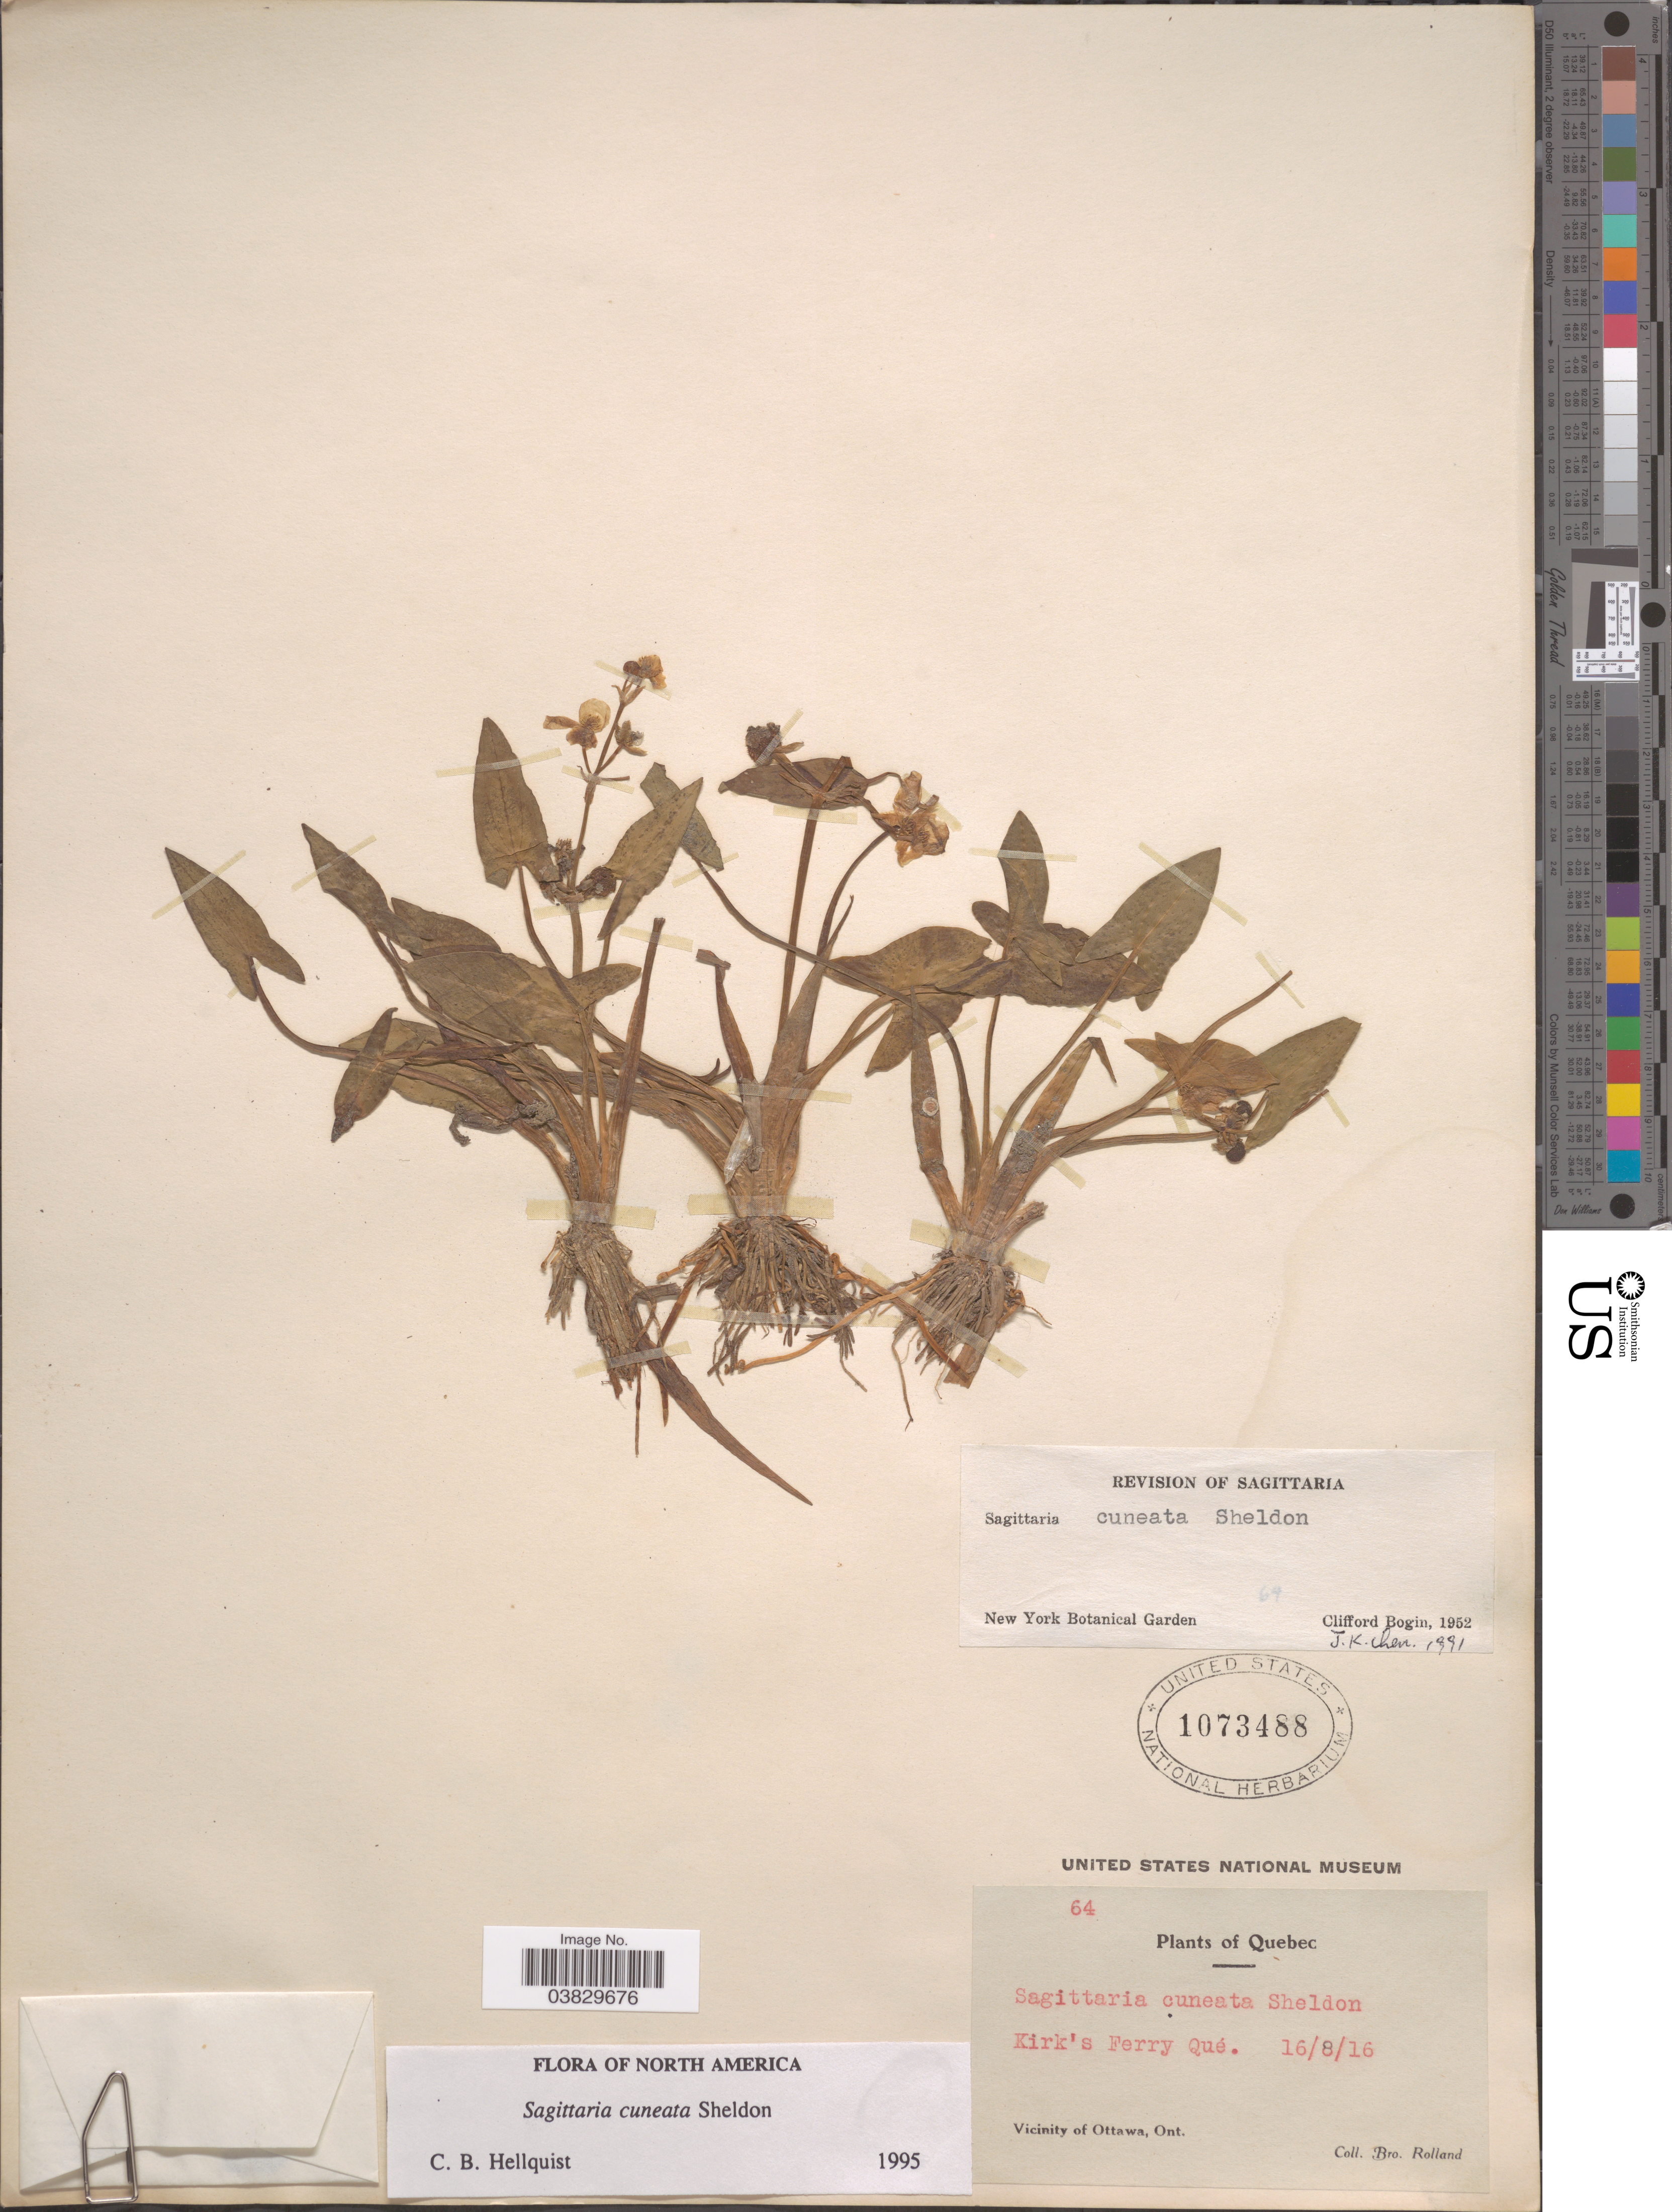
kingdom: Plantae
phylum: Tracheophyta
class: Liliopsida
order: Alismatales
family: Alismataceae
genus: Sagittaria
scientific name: Sagittaria cuneata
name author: E. Sheld.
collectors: B. Rolland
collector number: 64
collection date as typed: Transcribed d/m/y: 16/8/16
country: Canada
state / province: Quebec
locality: Kirk's Ferry Qué. Vicinity of Ottawa.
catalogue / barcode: US 1073488